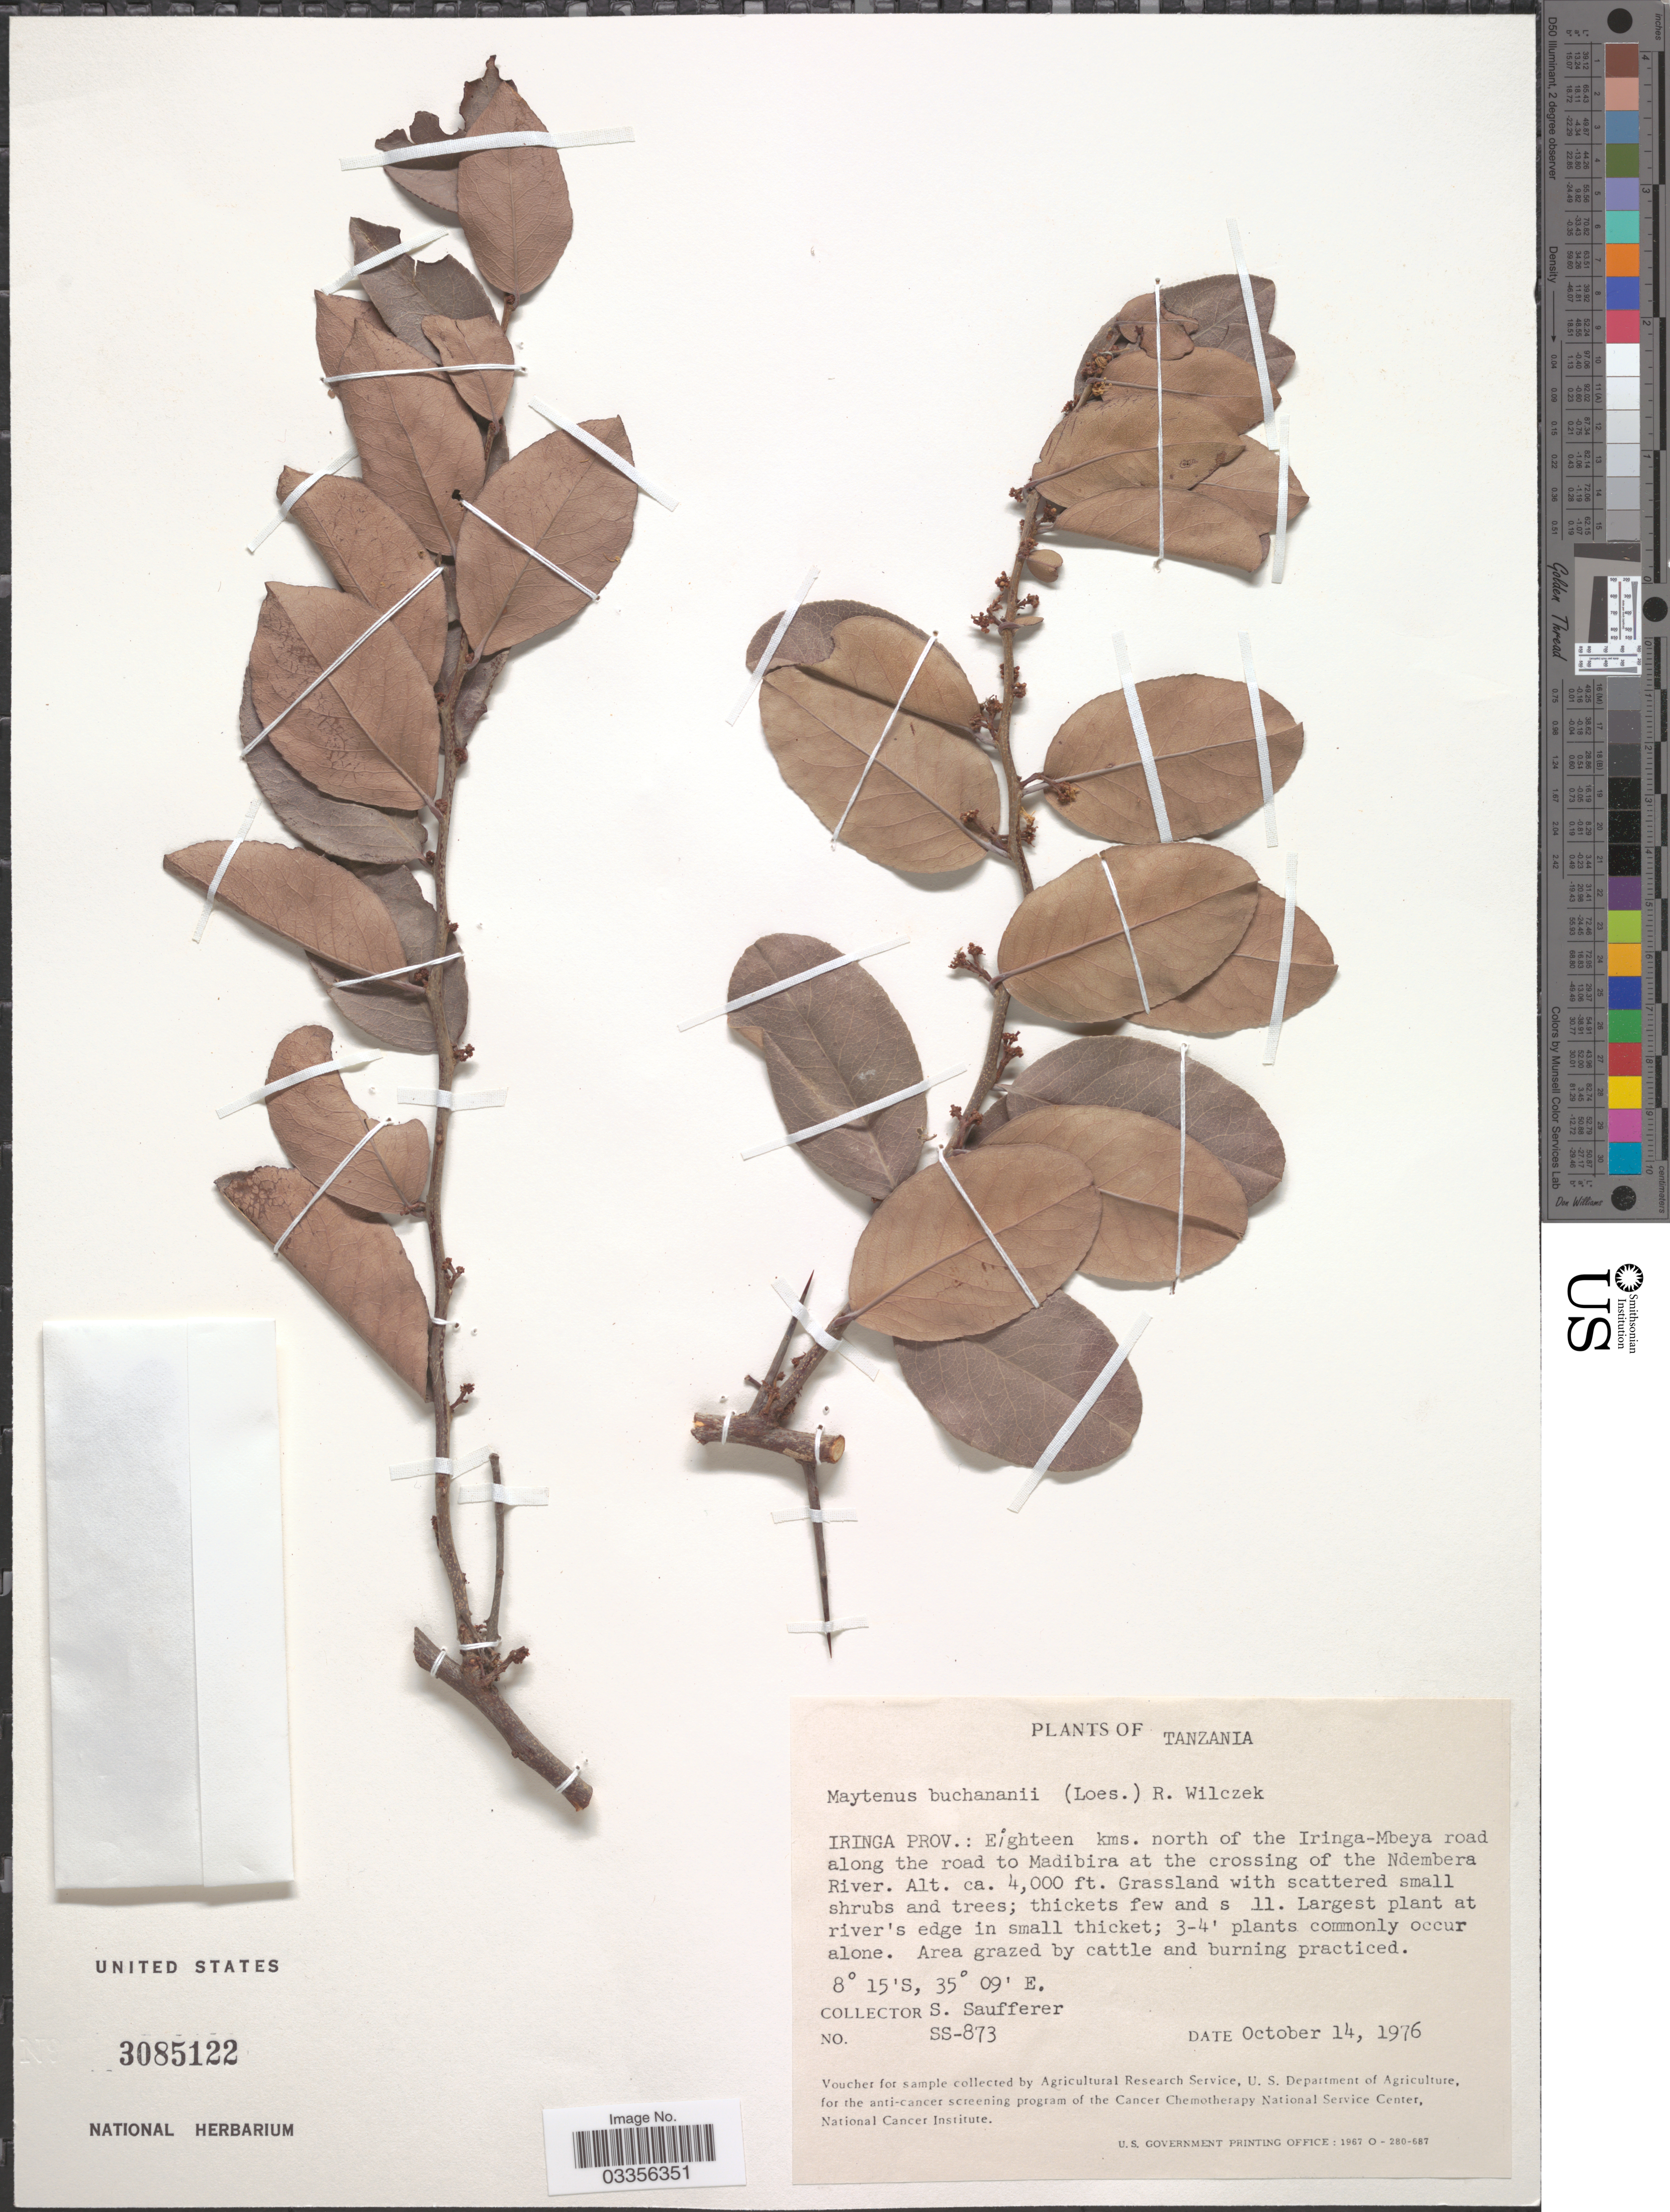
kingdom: Plantae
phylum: Tracheophyta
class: Magnoliopsida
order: Celastrales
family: Celastraceae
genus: Elaeodendron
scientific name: Elaeodendron buchananii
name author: (Loes.) Loes.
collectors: S. Saufferer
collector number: SS-873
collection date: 1976-10-14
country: Tanzania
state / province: Iringa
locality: Eighteen kms. north of the Iringa-Mbeya road along the road to Madibira at the crossing of the Ndembera River.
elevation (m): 1219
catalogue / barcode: US 3085122